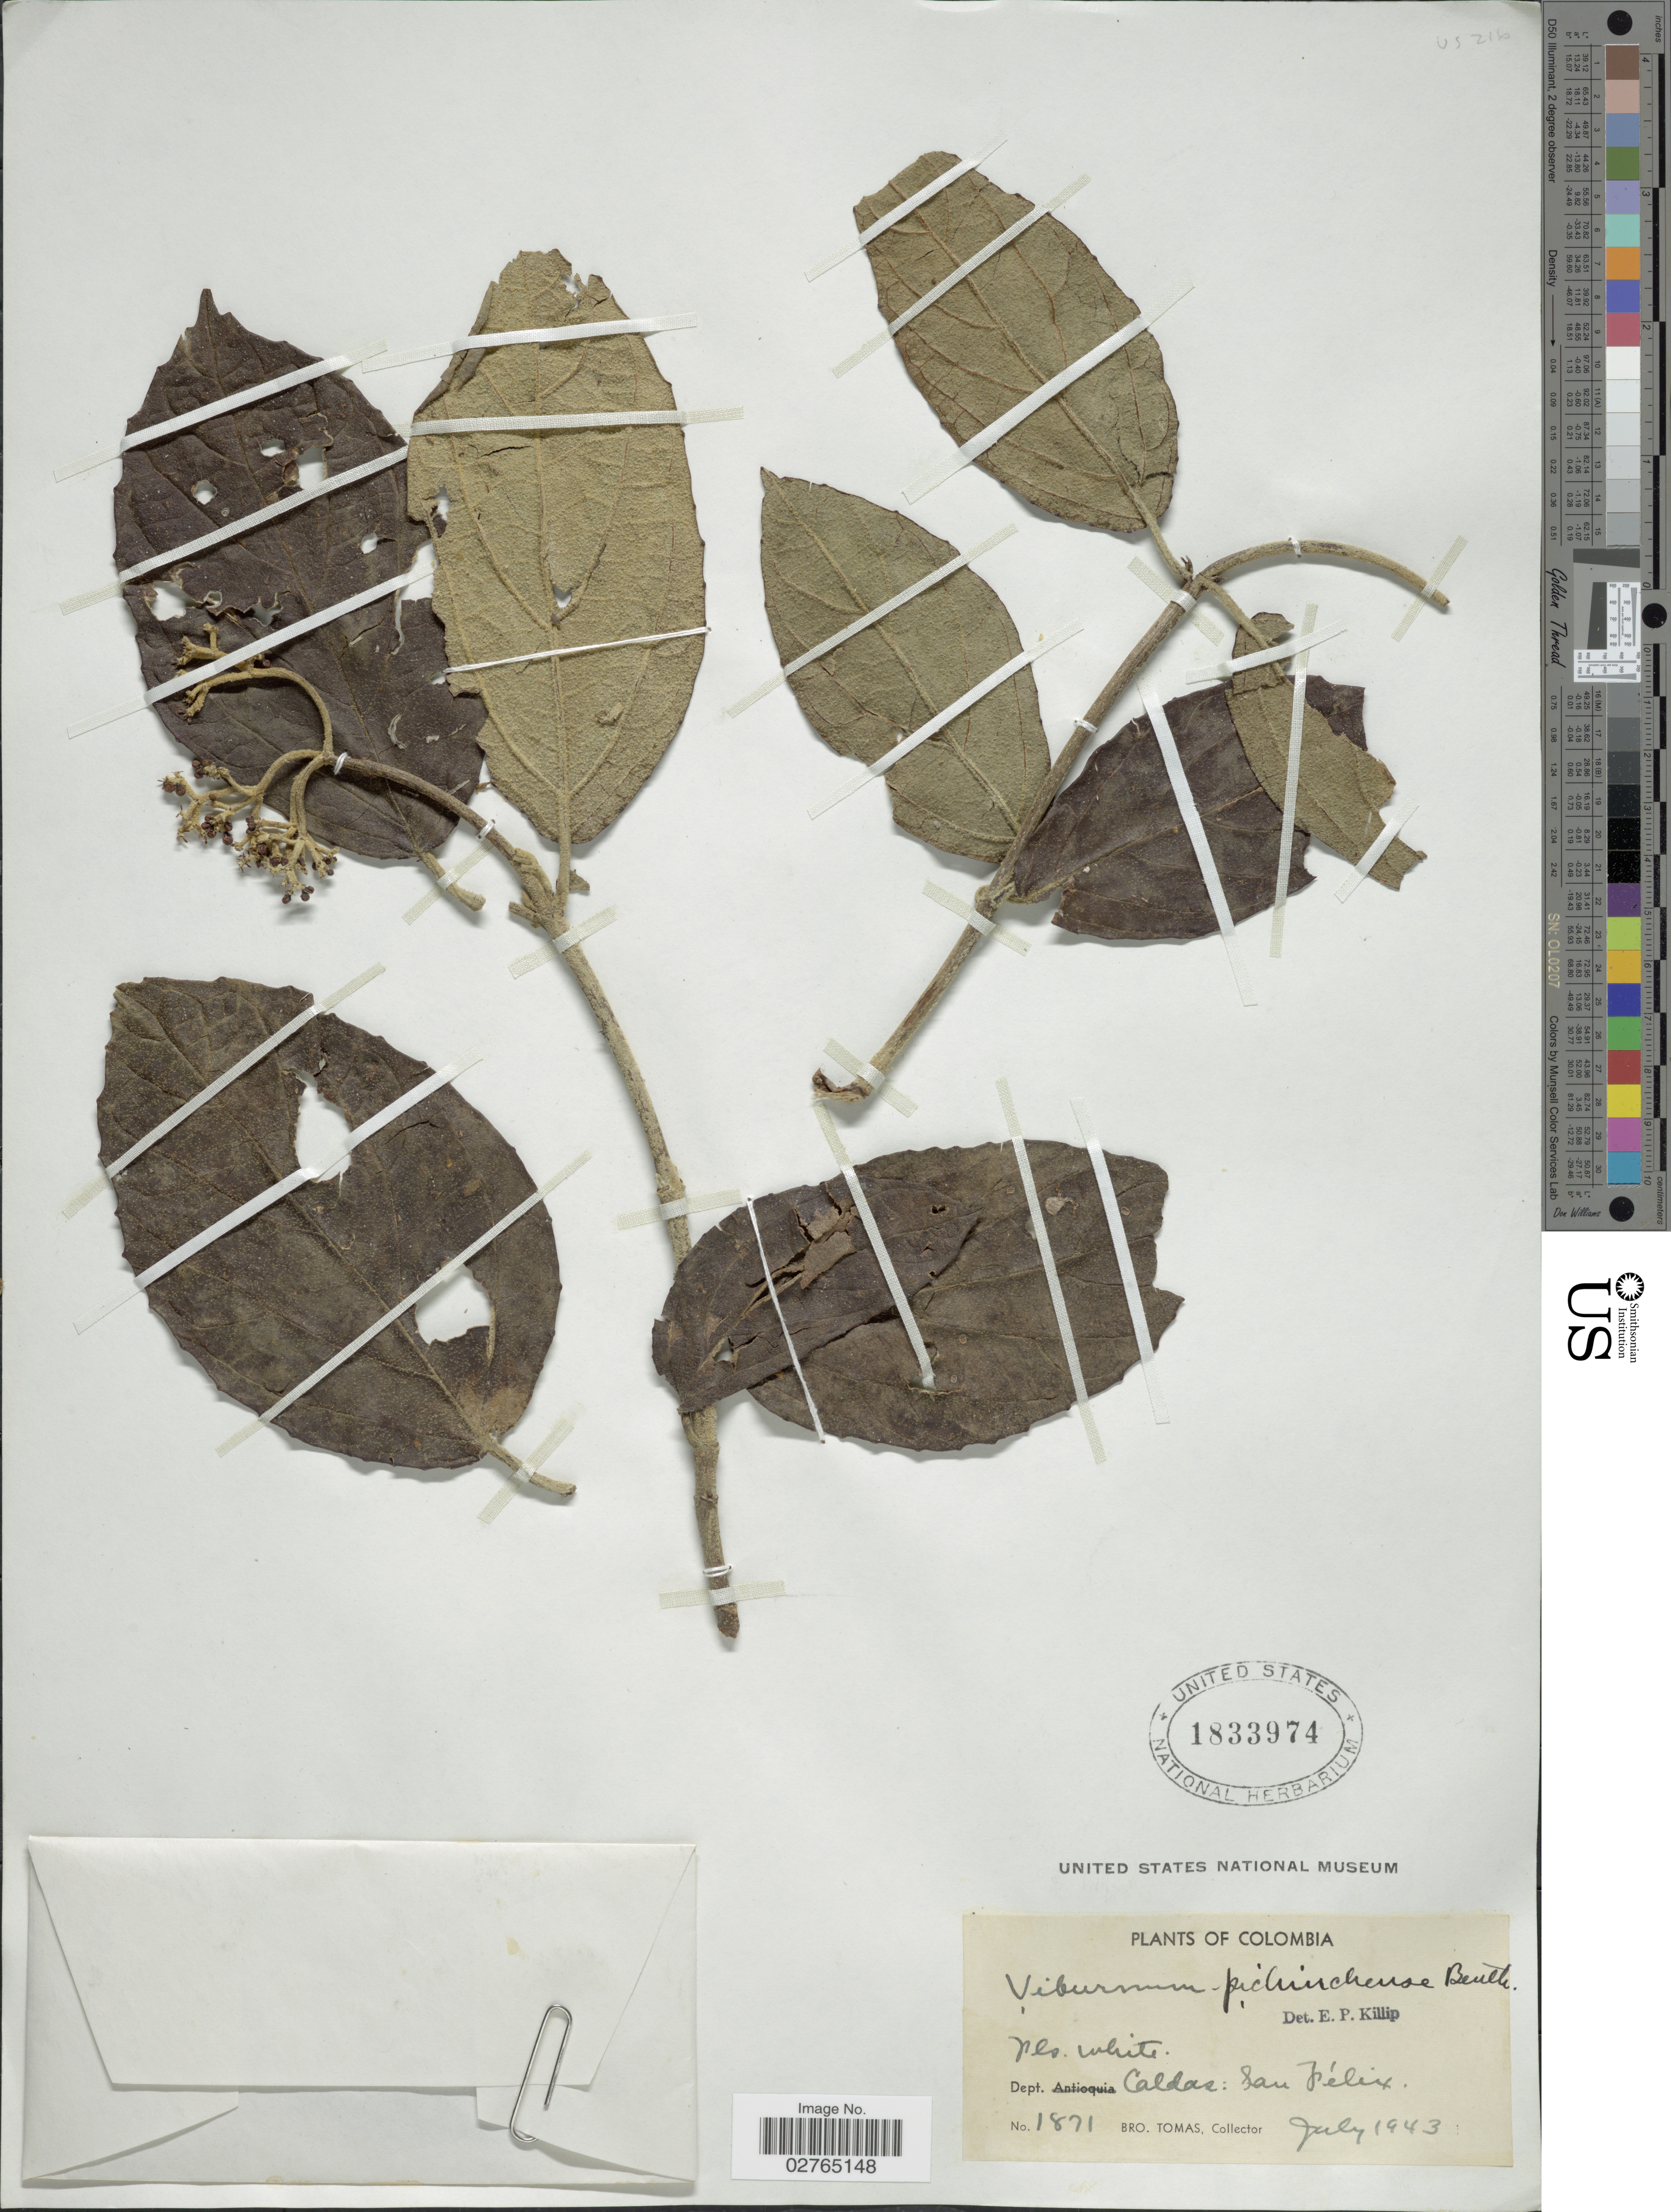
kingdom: Plantae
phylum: Tracheophyta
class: Magnoliopsida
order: Dipsacales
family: Viburnaceae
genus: Viburnum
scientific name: Viburnum pichinchense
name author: Benth.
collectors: B. Tomas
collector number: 1871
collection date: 1943-07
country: Colombia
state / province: Caldas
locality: Dept. Caldas: San Félix.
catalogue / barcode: US 1833974